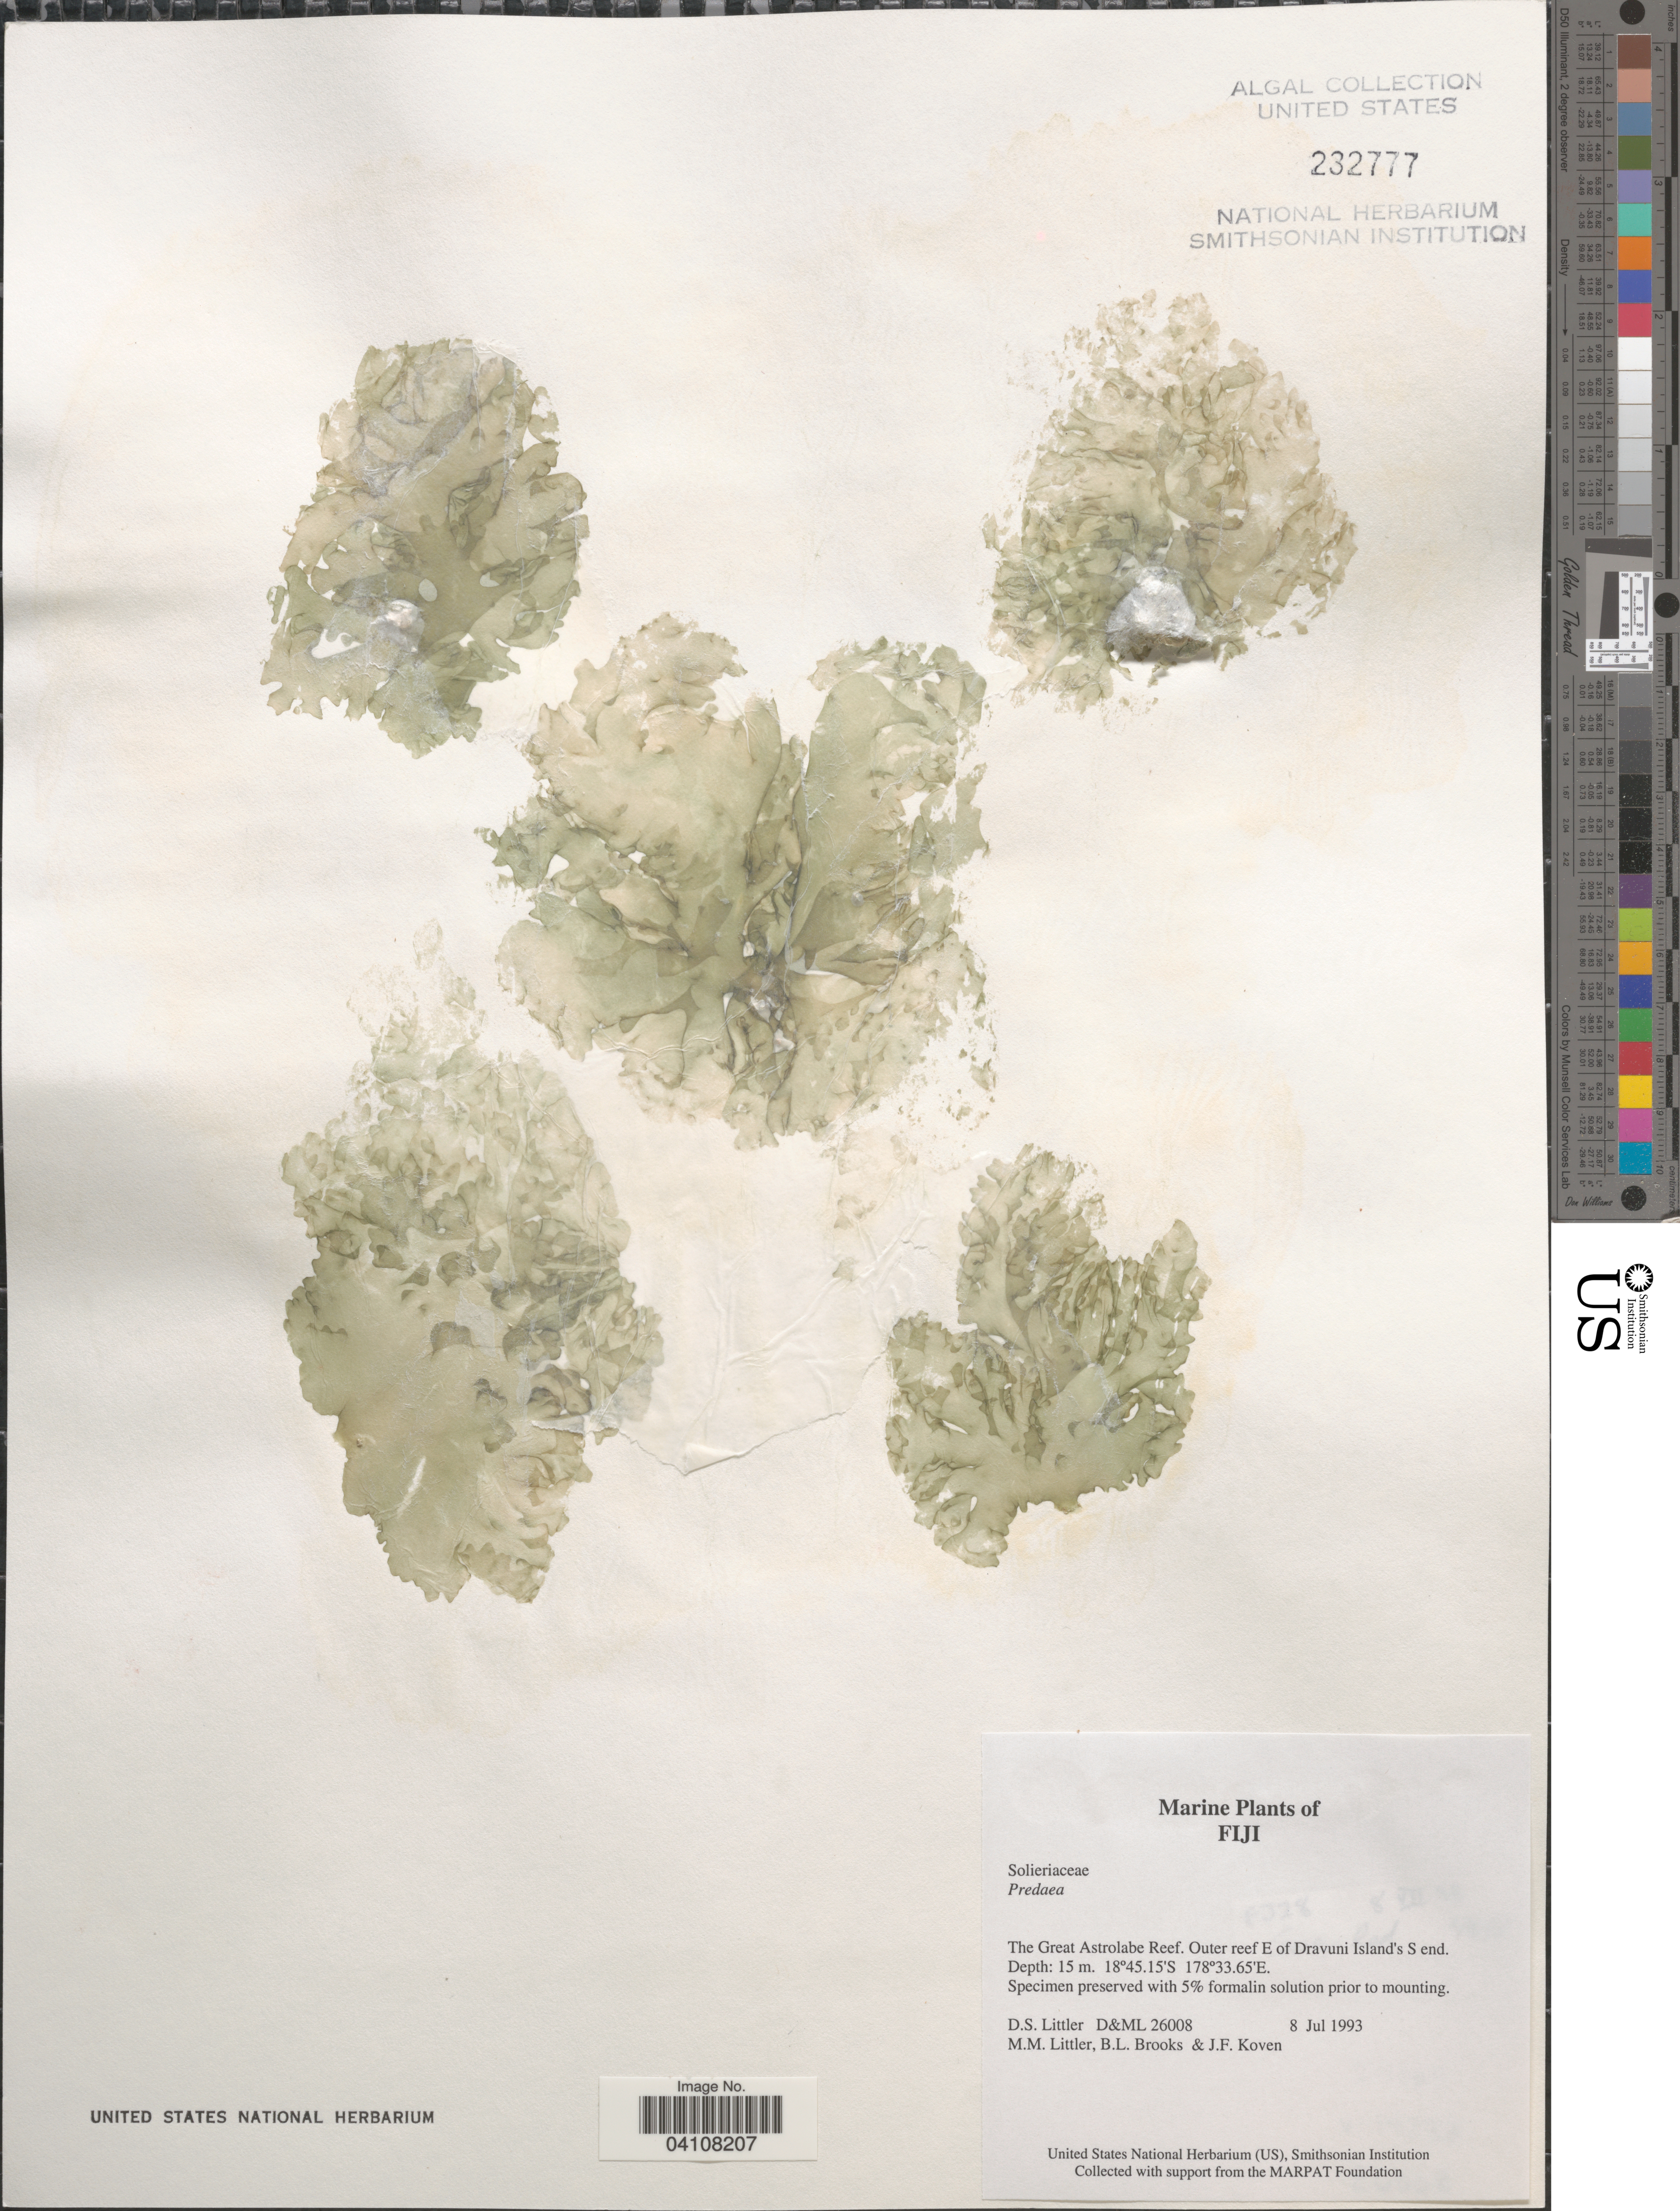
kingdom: Plantae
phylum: Rhodophyta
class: Florideophyceae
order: Nemastomatales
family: Nemastomataceae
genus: Predaea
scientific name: Predaea sp.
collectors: D. S. Littler, B. Brooks & J. Koven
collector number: D&ML26008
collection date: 1993-07-08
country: Fiji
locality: The Great Astrolabe Reef. Outer reef E of Dravuni Island's S end.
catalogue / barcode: US 232777